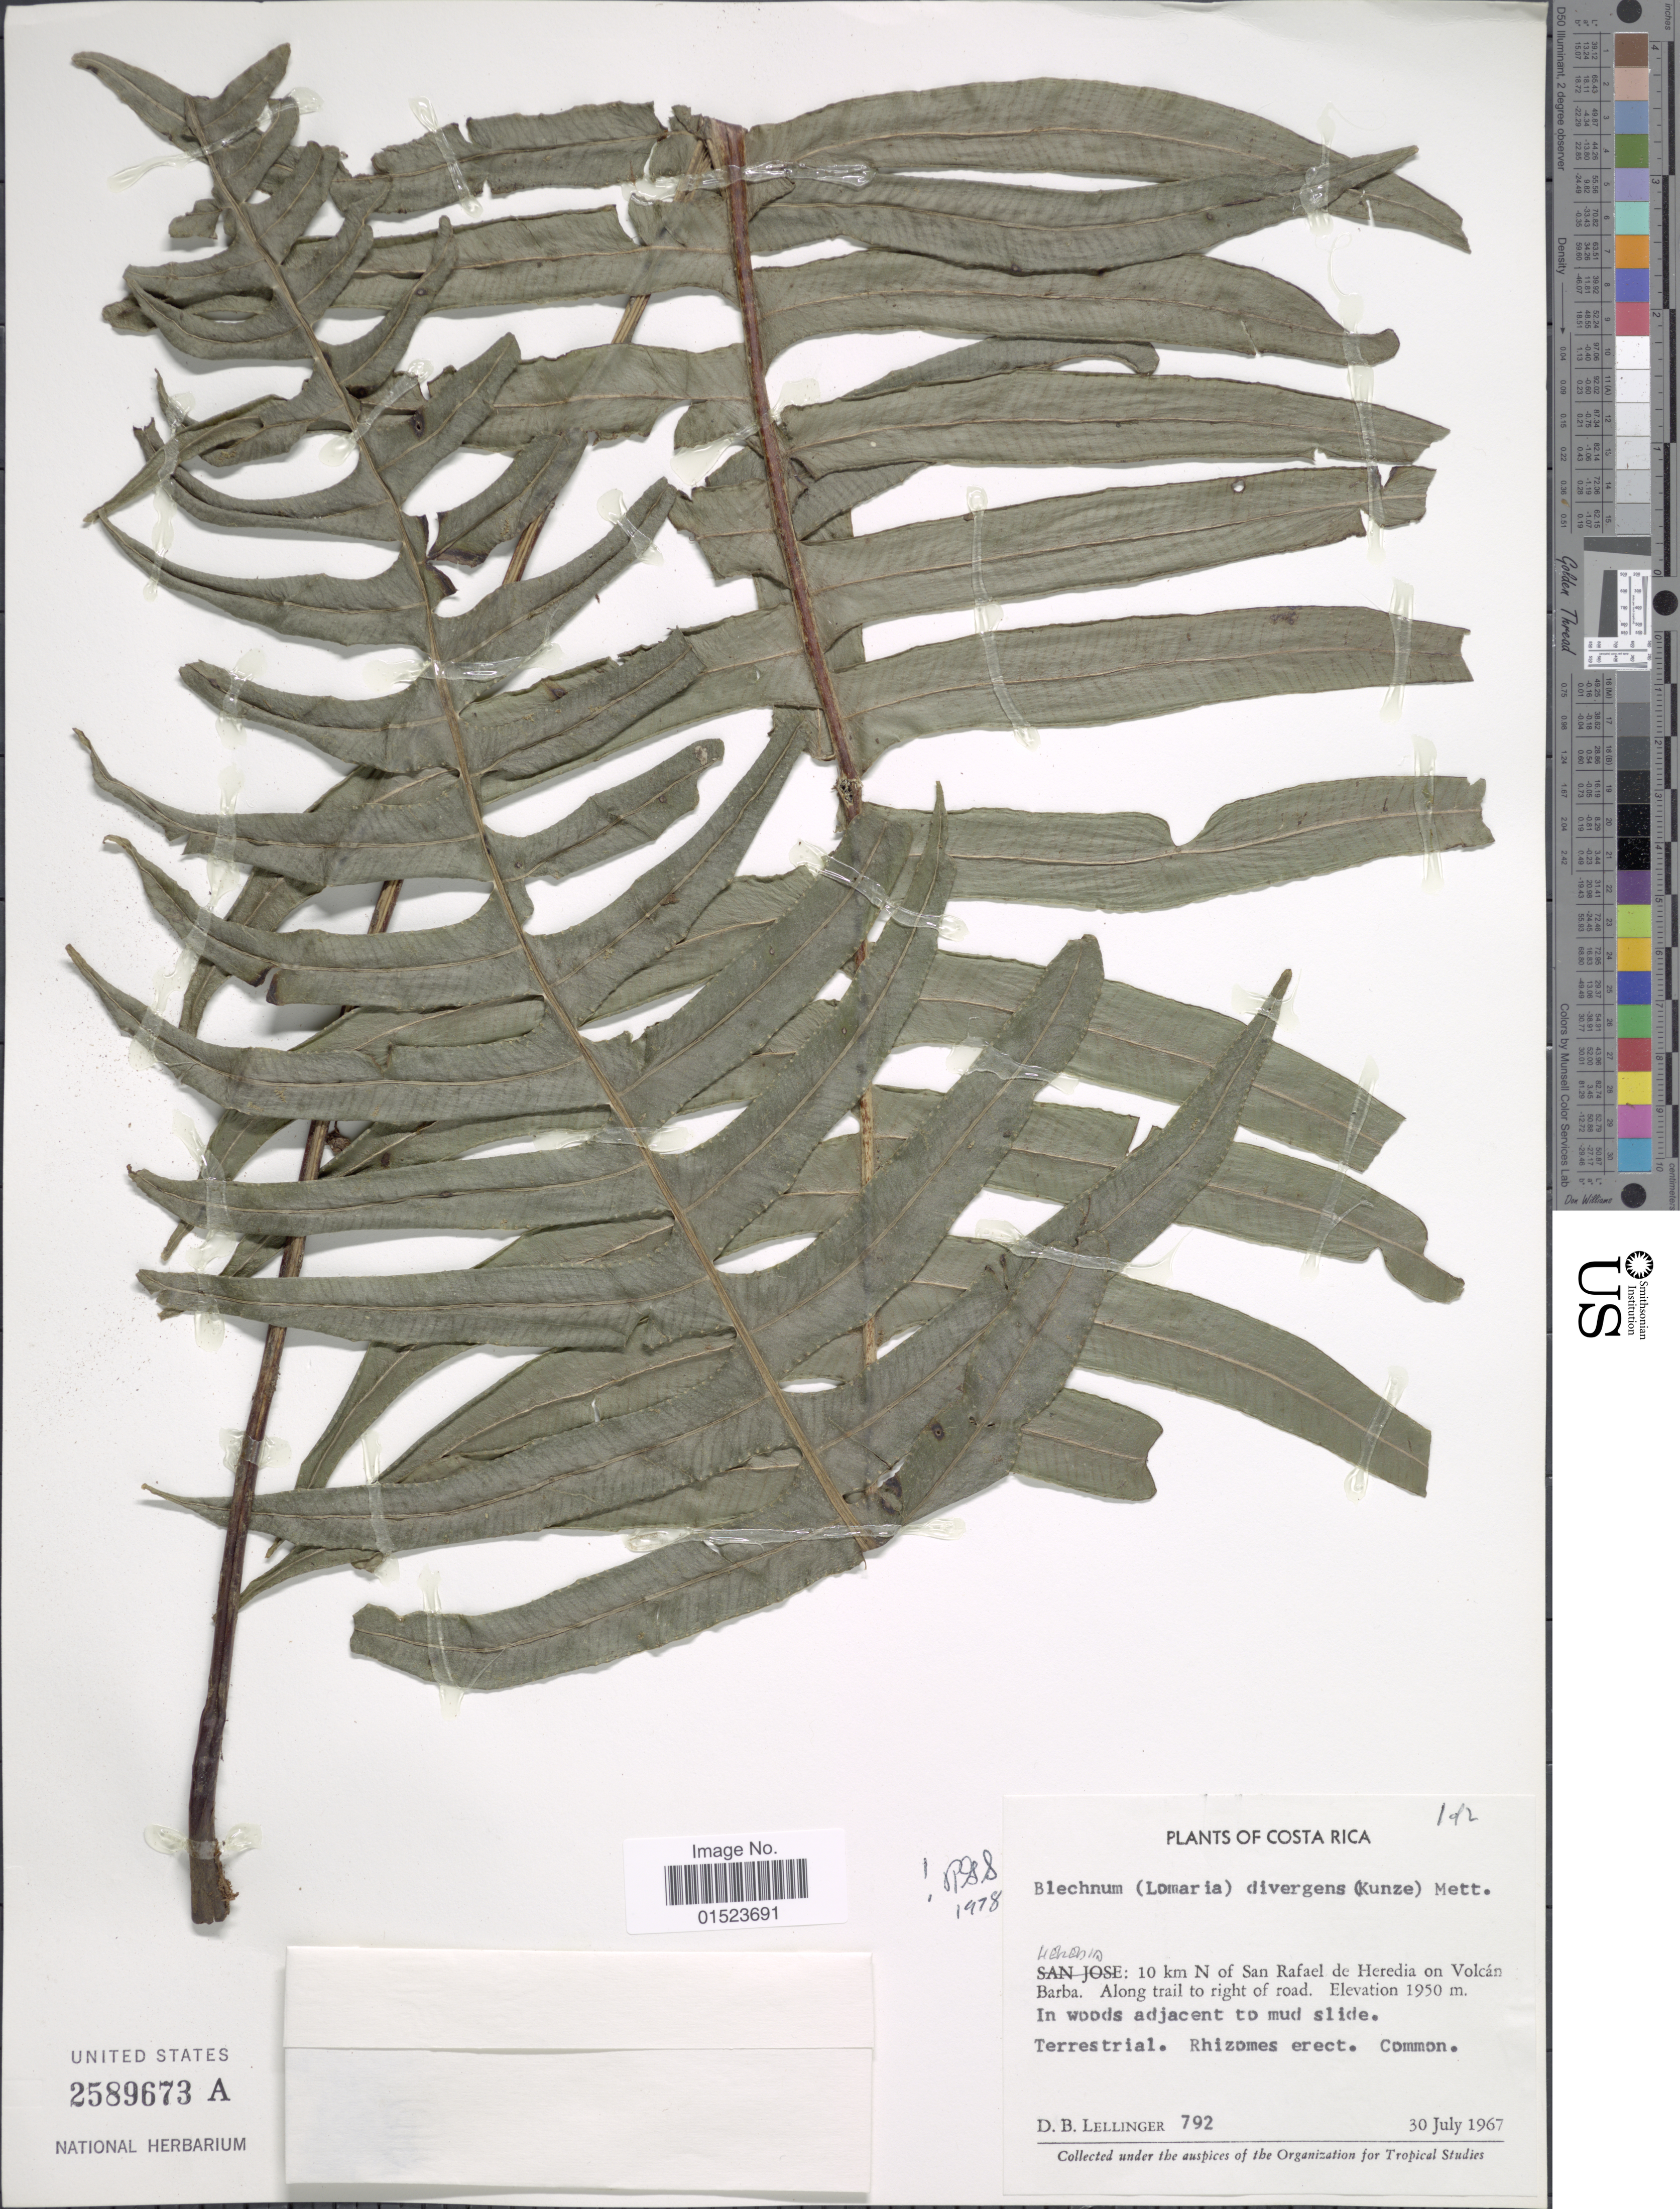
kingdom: Plantae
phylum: Tracheophyta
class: Polypodiopsida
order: Polypodiales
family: Blechnaceae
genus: Blechnum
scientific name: Blechnum divergens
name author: (Kunze) Mett.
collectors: D. B. Lellinger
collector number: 792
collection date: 1967-07-30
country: Costa Rica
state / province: Heredia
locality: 10 km N of San Rafael de Heredia on Volcán Barba. Along trail to right of road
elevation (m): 1950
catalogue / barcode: US 2589673A